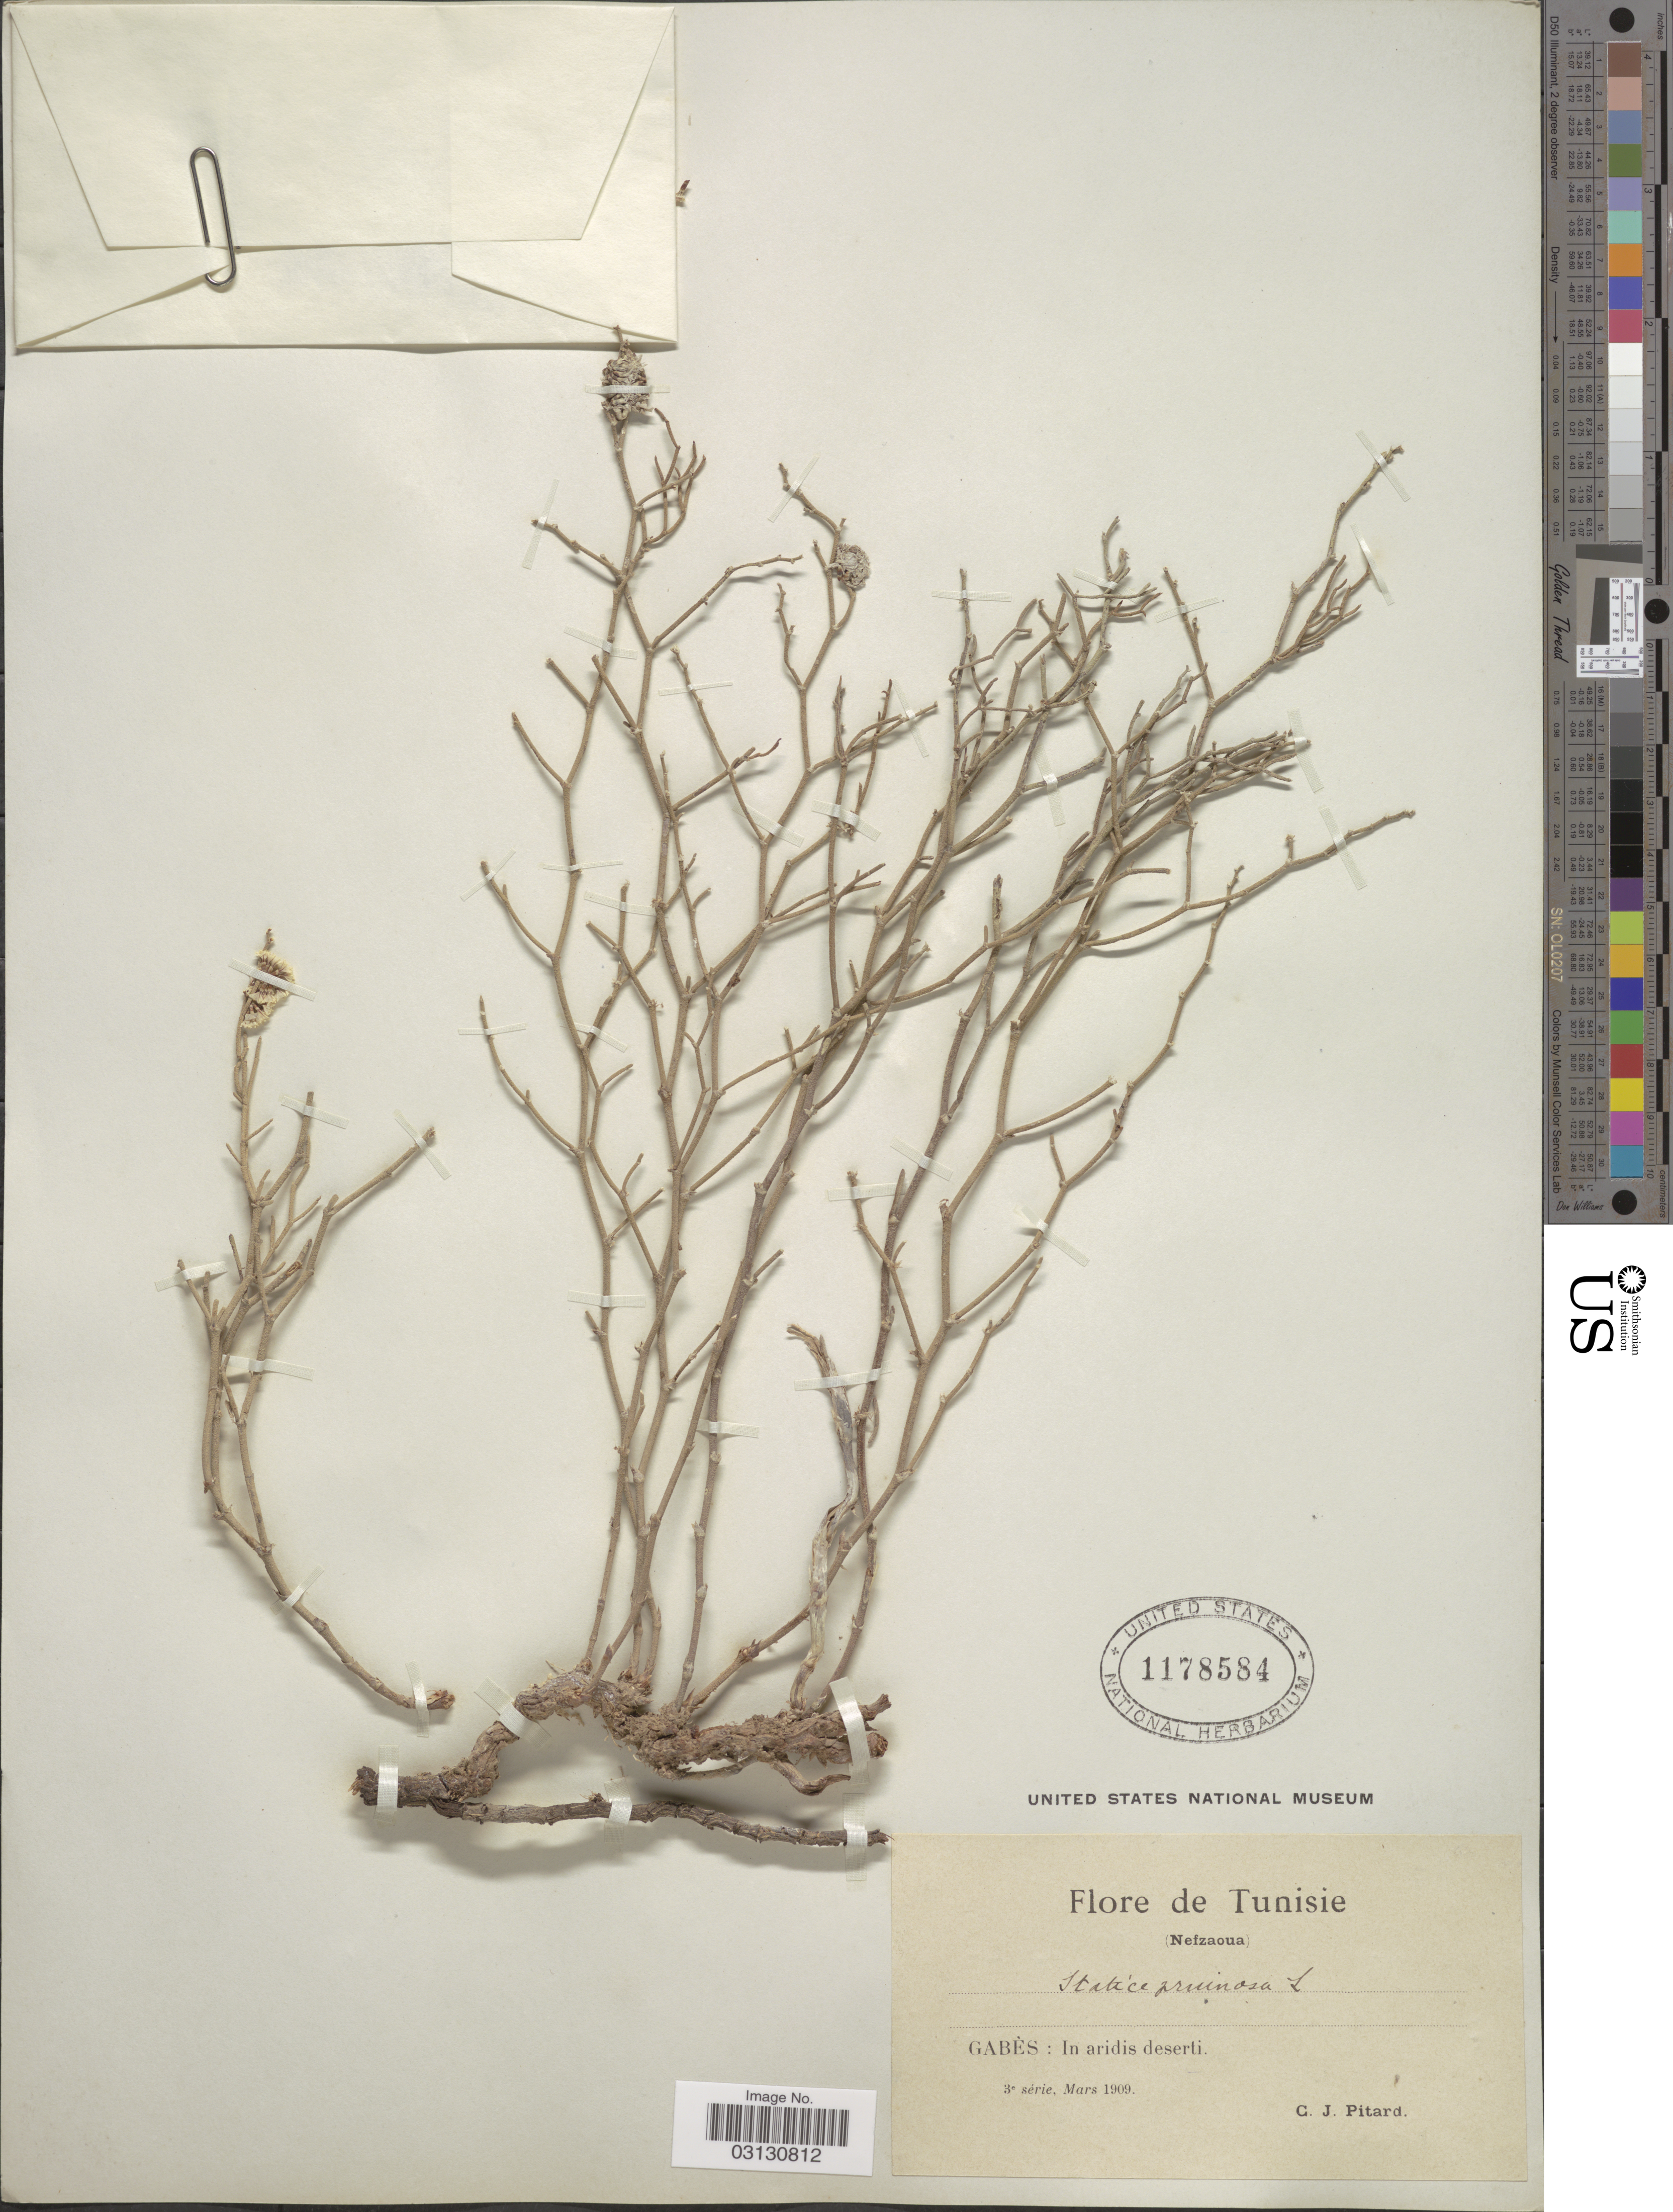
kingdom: Plantae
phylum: Tracheophyta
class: Magnoliopsida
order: Caryophyllales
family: Plumbaginaceae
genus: Limonium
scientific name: Limonium pruinosum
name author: (L.) Chaz.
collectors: C. Pitard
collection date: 1909-03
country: Tunisia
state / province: Gabès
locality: Tunisie, (Nefzaoua), In aridis deserti.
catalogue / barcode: US 1178584